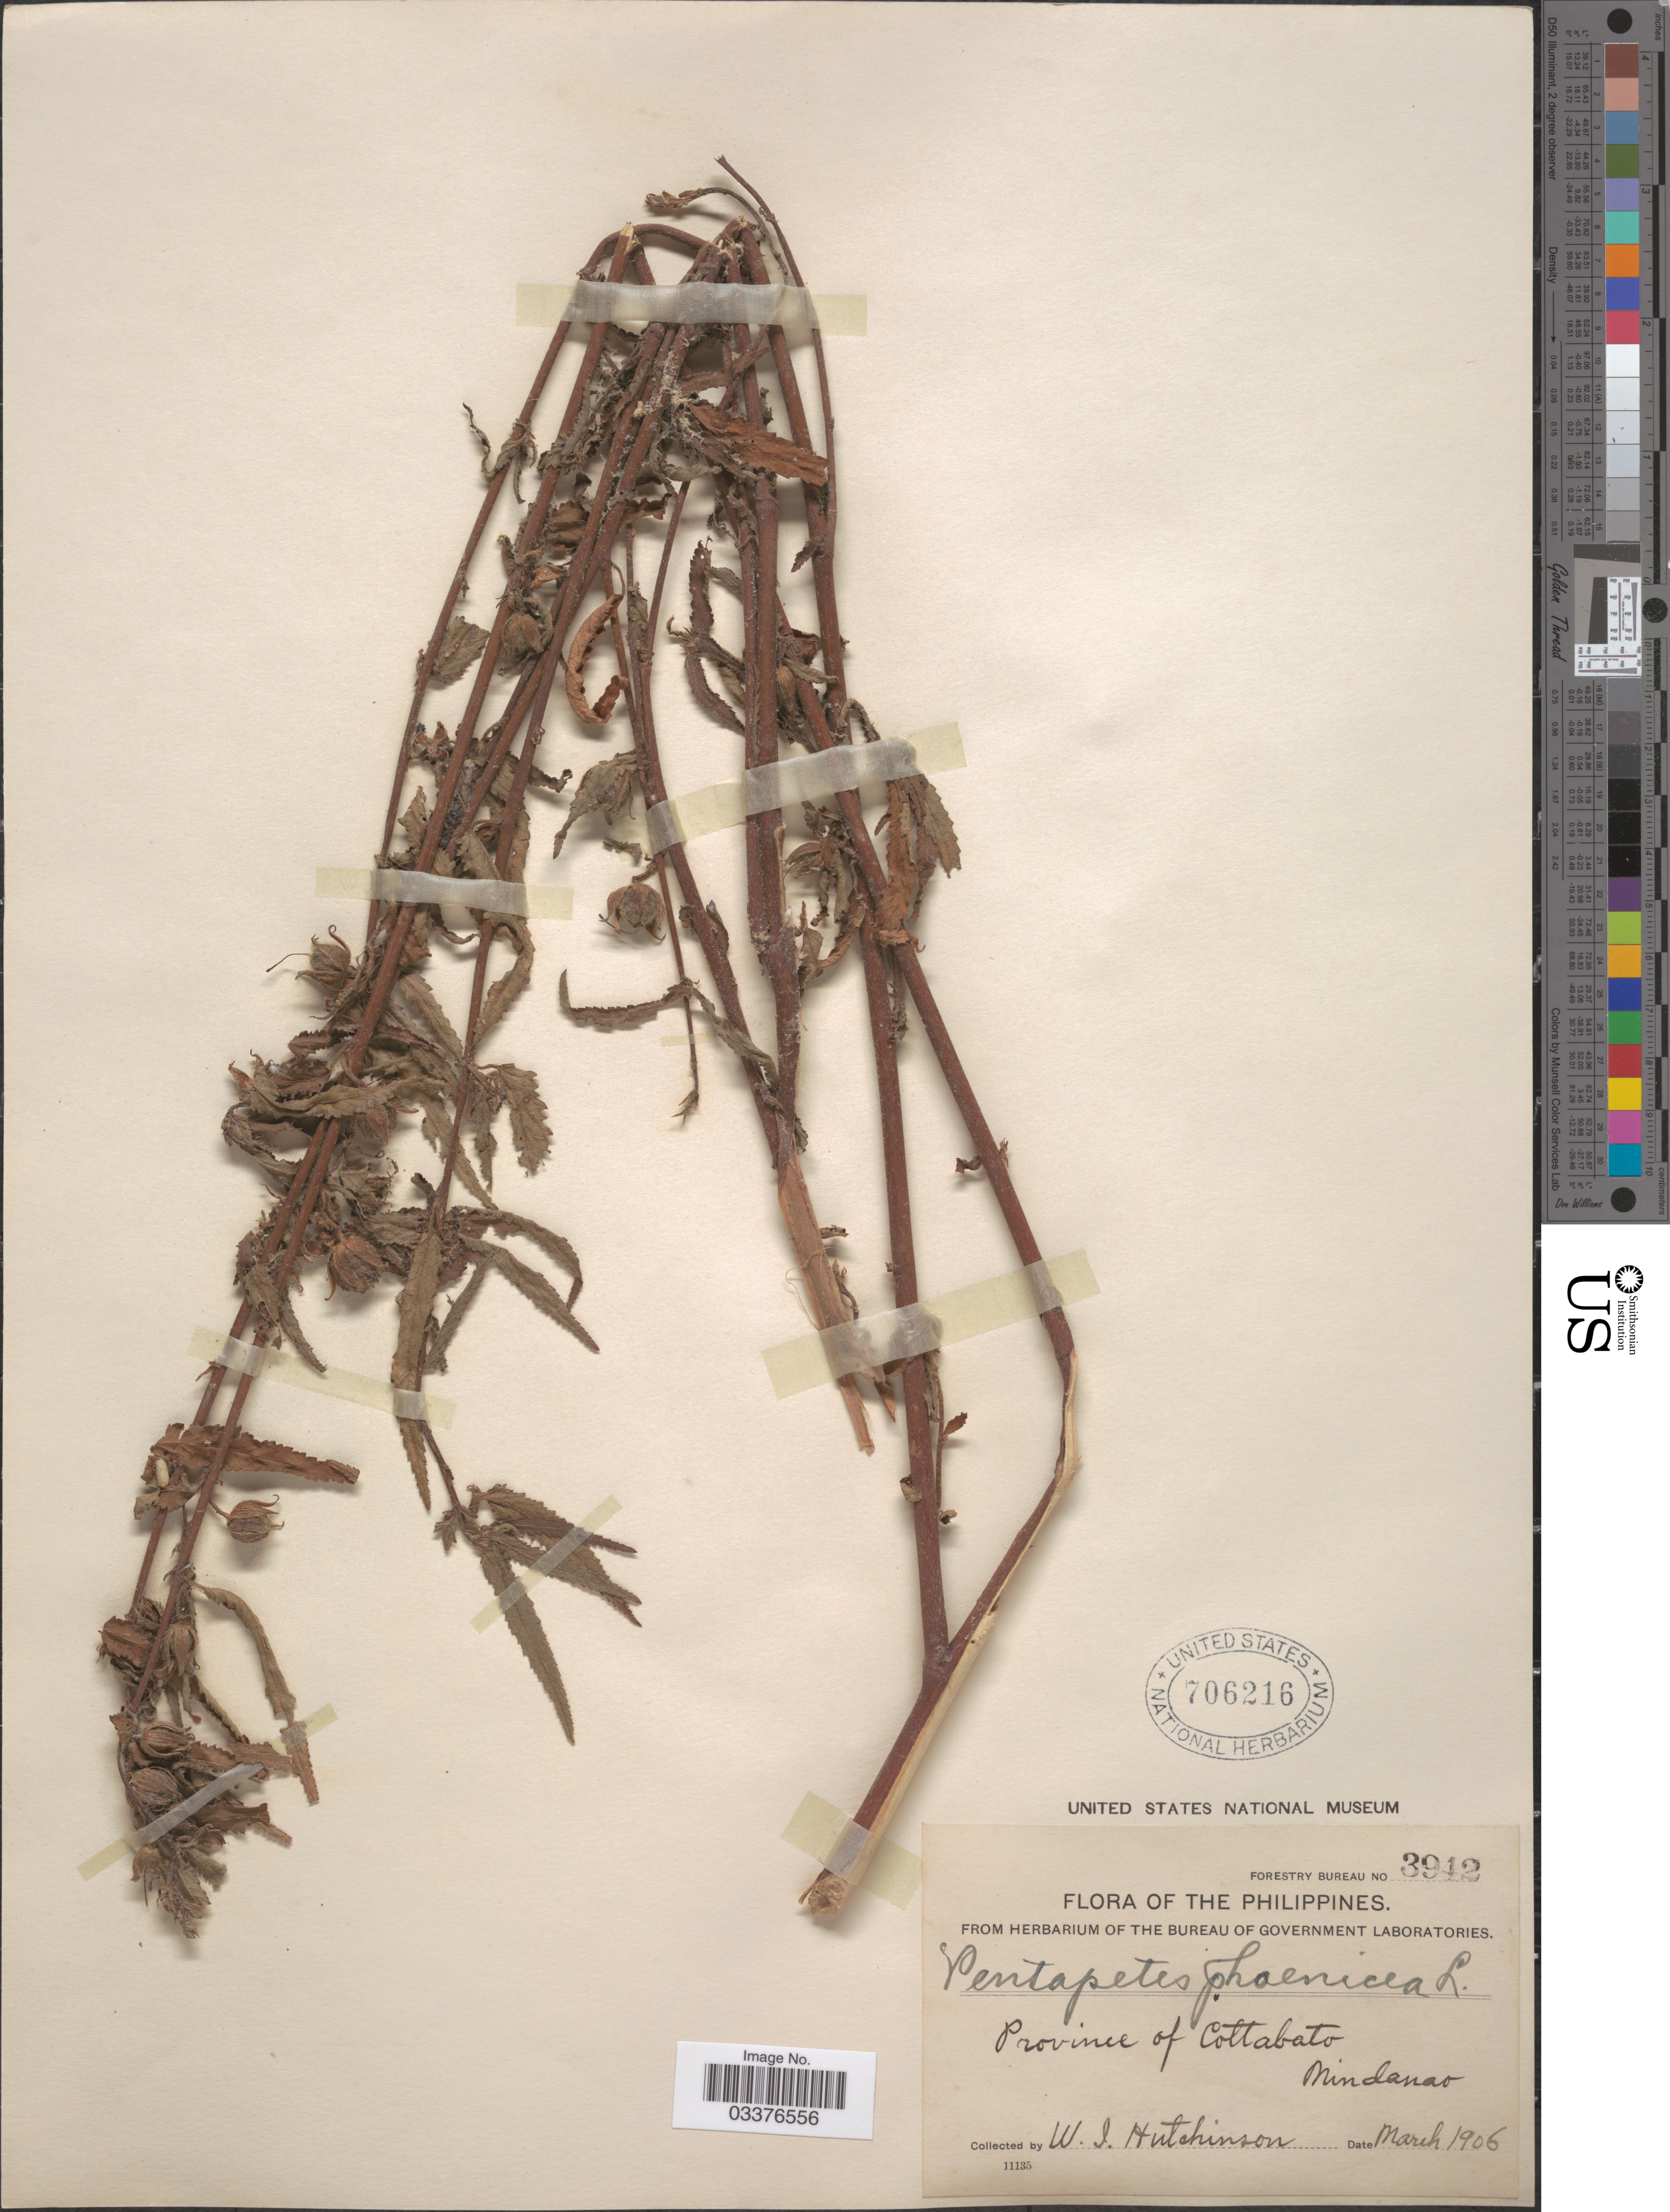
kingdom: Plantae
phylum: Tracheophyta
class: Magnoliopsida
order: Malvales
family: Malvaceae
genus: Pentapetes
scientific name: Pentapetes phoenicea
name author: L.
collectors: W. I. Hutchinson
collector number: Forestry Bureau 3942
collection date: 1906-03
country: Philippines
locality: Province of Cottabato. Mindanao.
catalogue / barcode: US 706216